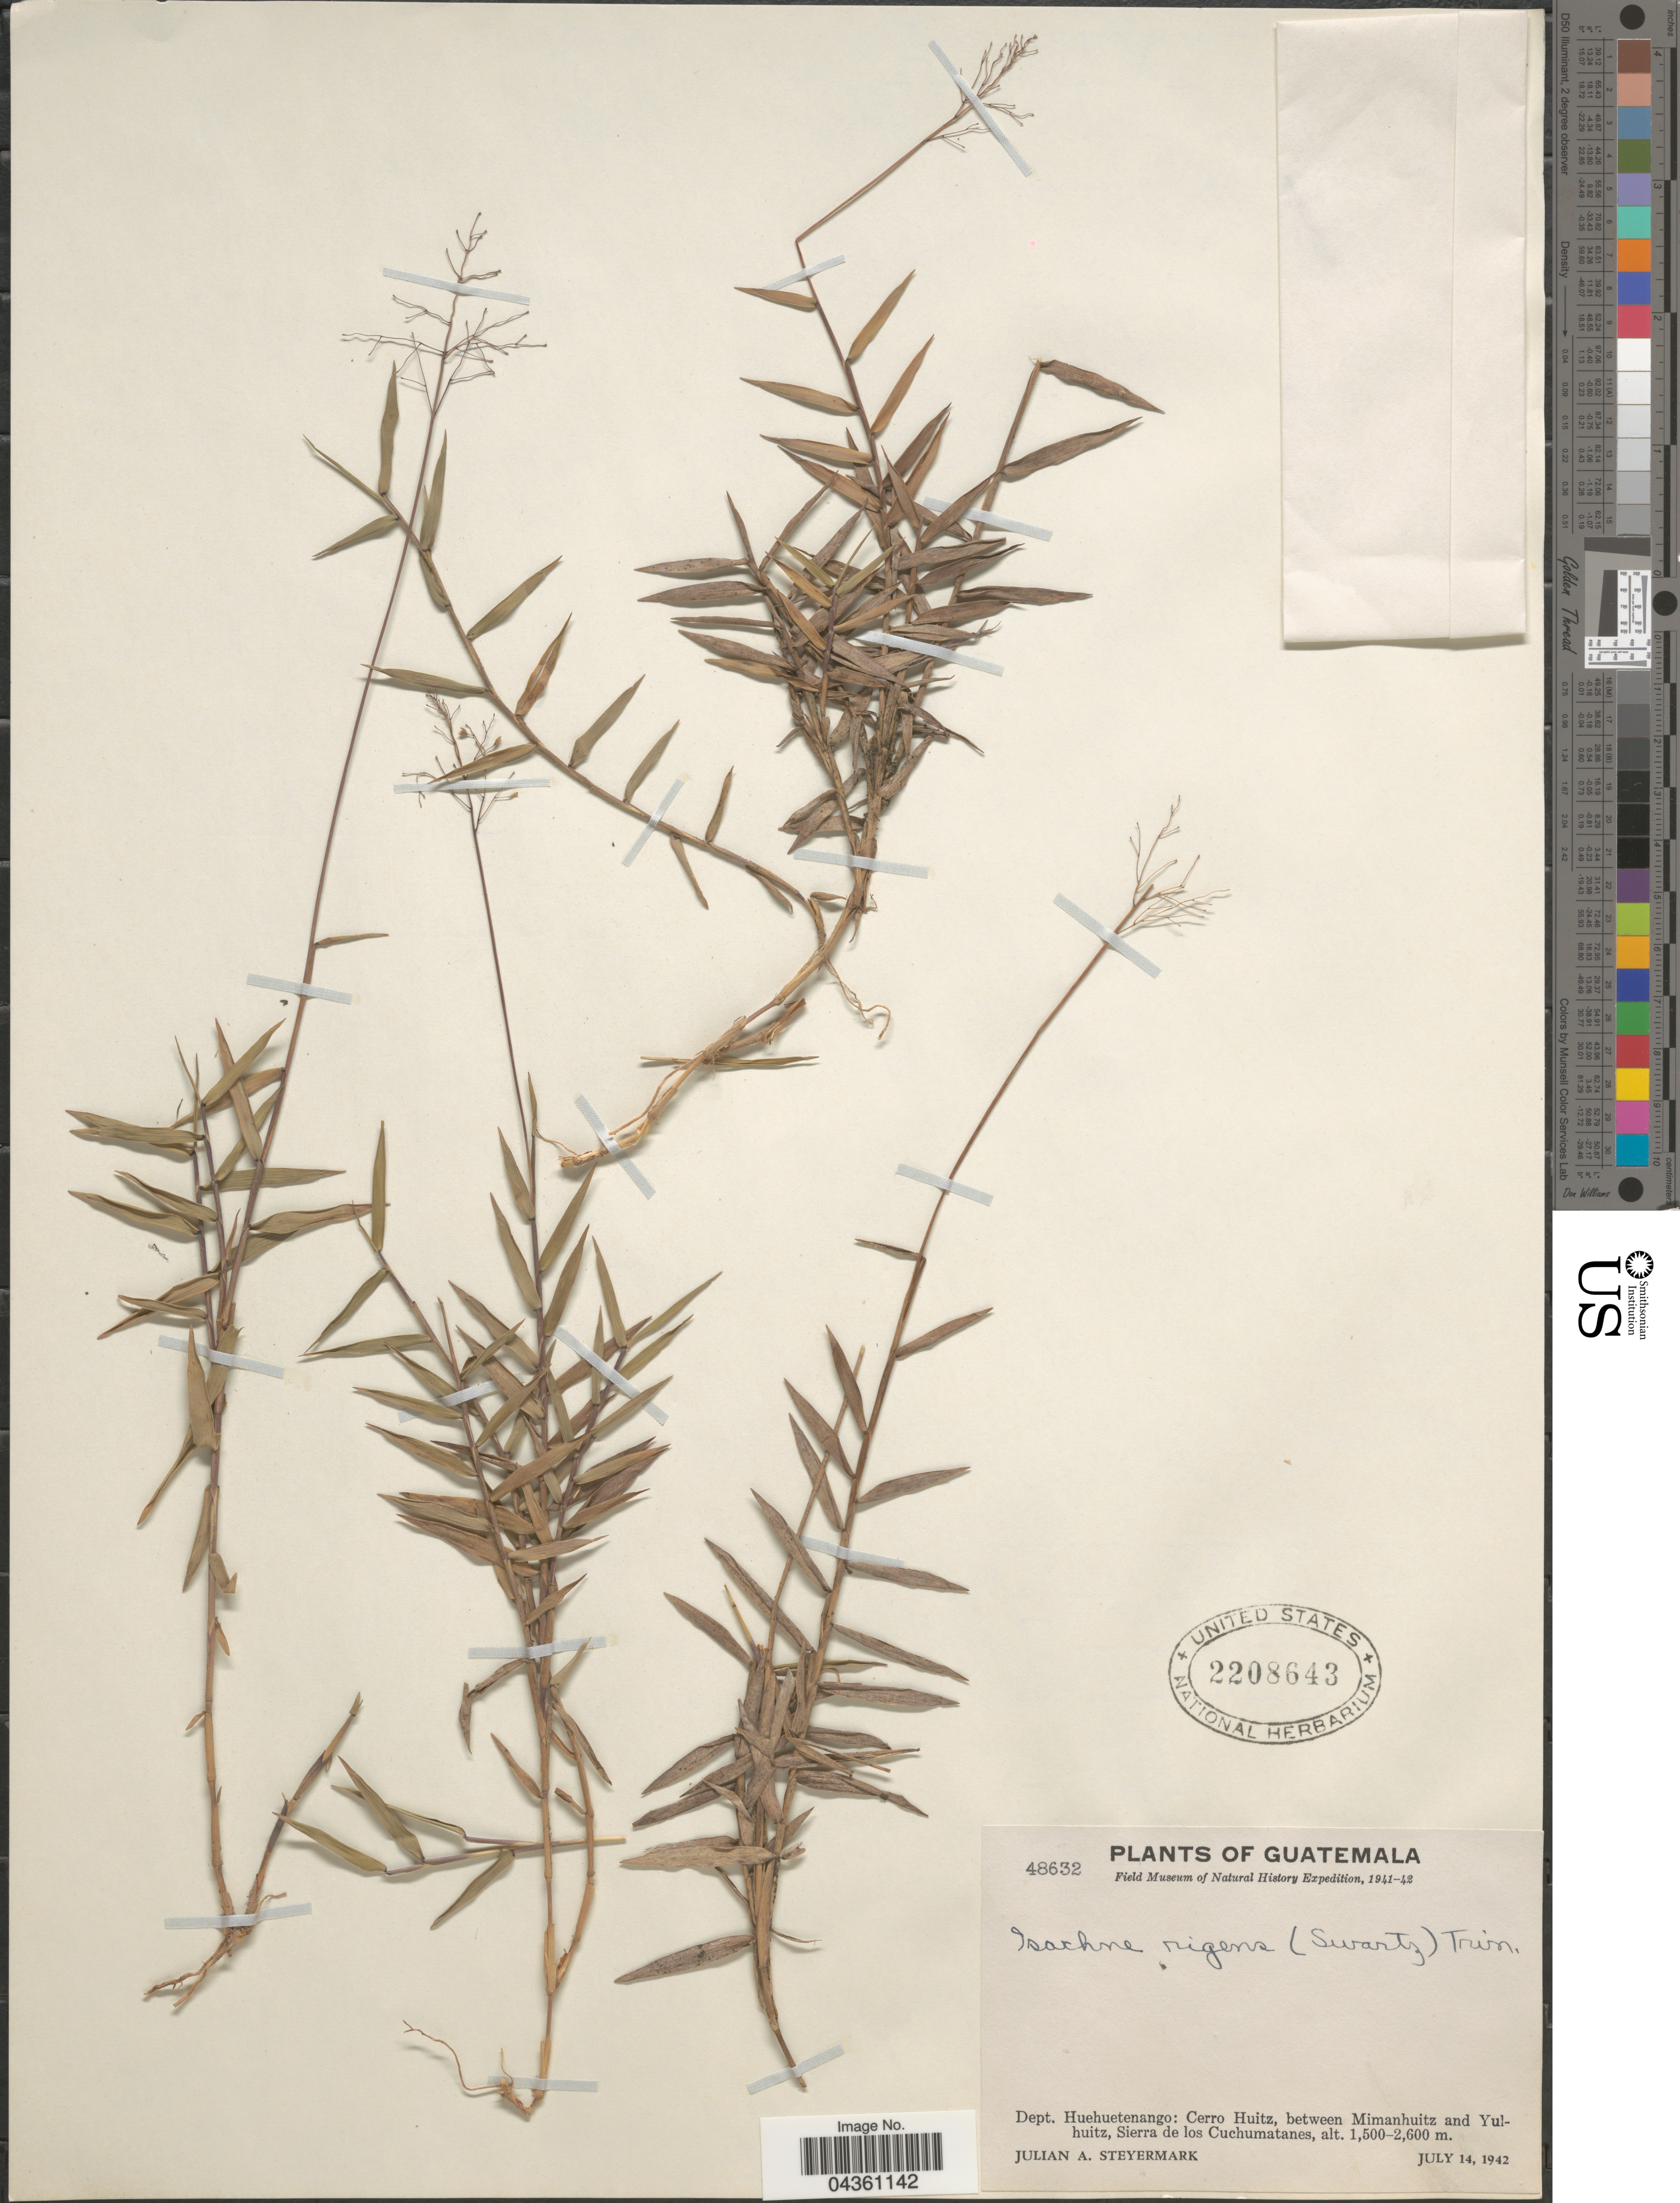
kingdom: Plantae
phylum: Tracheophyta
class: Liliopsida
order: Poales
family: Poaceae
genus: Isachne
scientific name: Isachne rigens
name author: (Sw.) Trin.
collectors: J. Steyermark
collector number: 48632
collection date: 1942-07-14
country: Guatemala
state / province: Huehuetenango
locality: Field Museum of Natural History Expedition, 1941-42. Dept. Huehuetenango: Cerro Huitz, between Mimanhuitz and Yulhuitz, Sierra de los Cuchumatanes.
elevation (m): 1500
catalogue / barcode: US 2208643